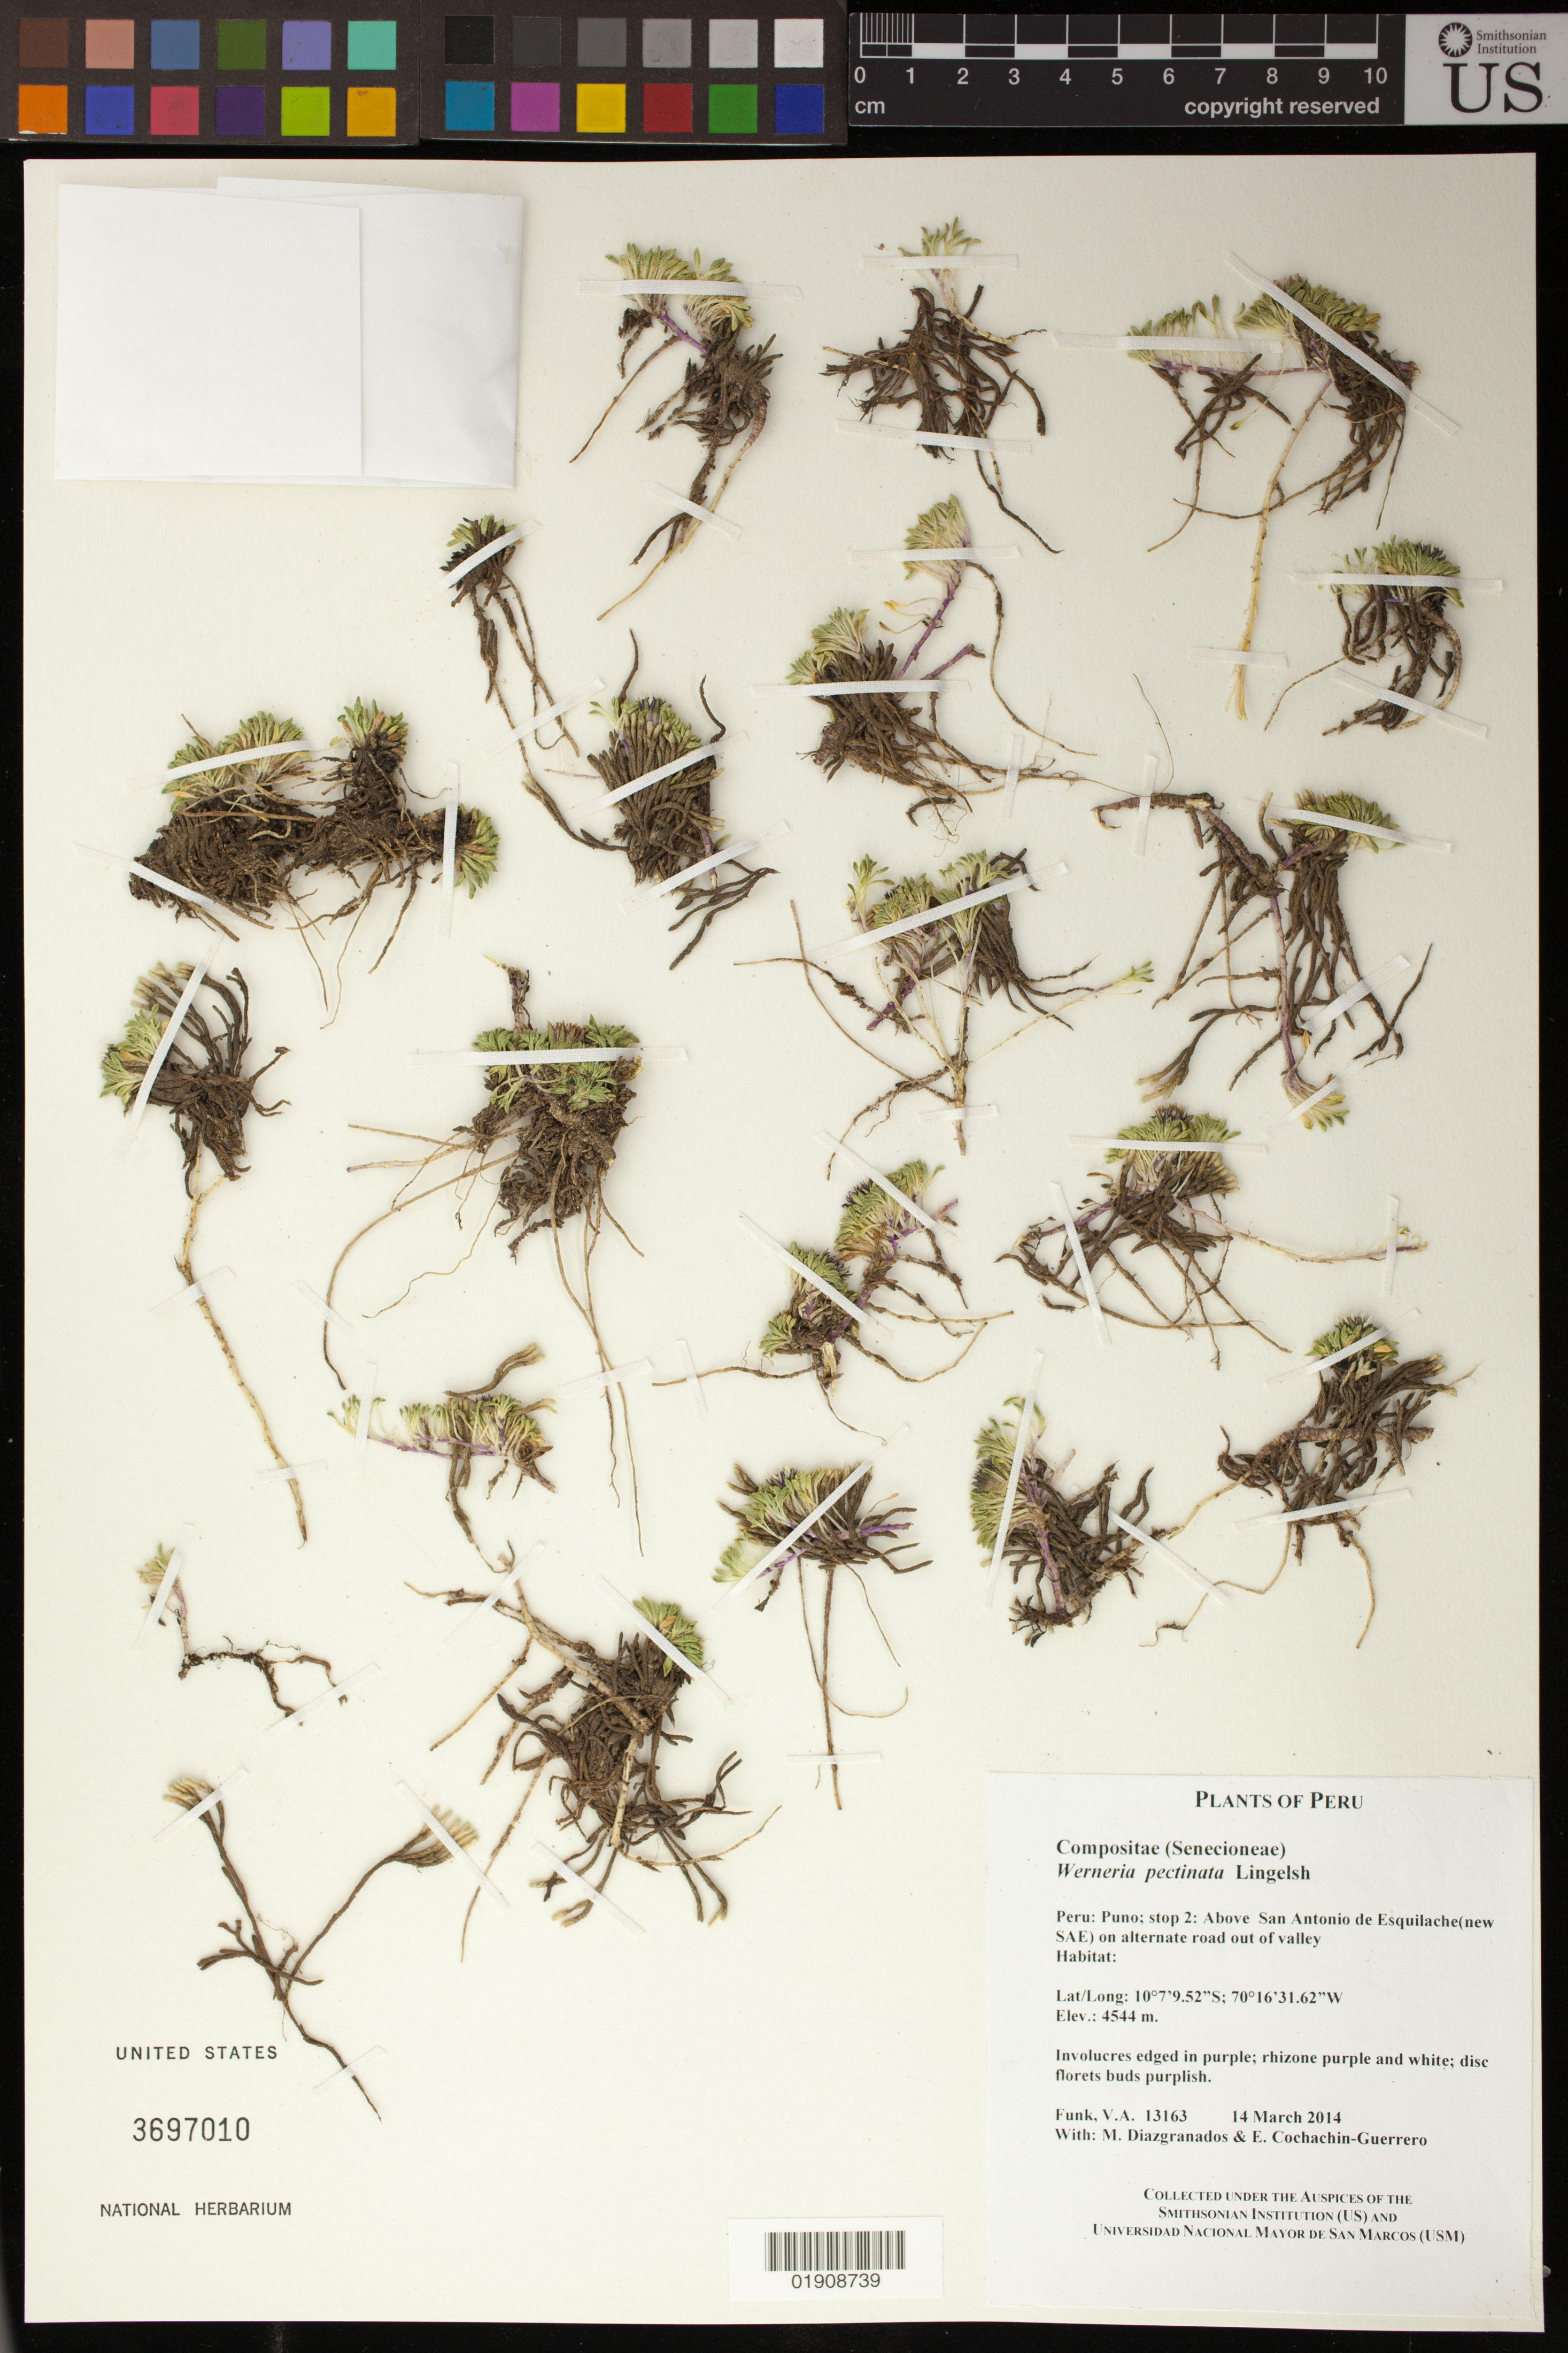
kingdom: Plantae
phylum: Tracheophyta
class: Magnoliopsida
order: Asterales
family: Asteraceae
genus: Werneria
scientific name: Werneria pectinata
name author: Lingelsh.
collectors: M. Diazgranados C. & E. Cochachin Guerrero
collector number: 13163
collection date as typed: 14 March 2014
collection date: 2014-03-14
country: Peru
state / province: Puno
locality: Above San Antonio de Esquilache (new SAE) on alternate road out of valley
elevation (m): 4544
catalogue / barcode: US 3697010